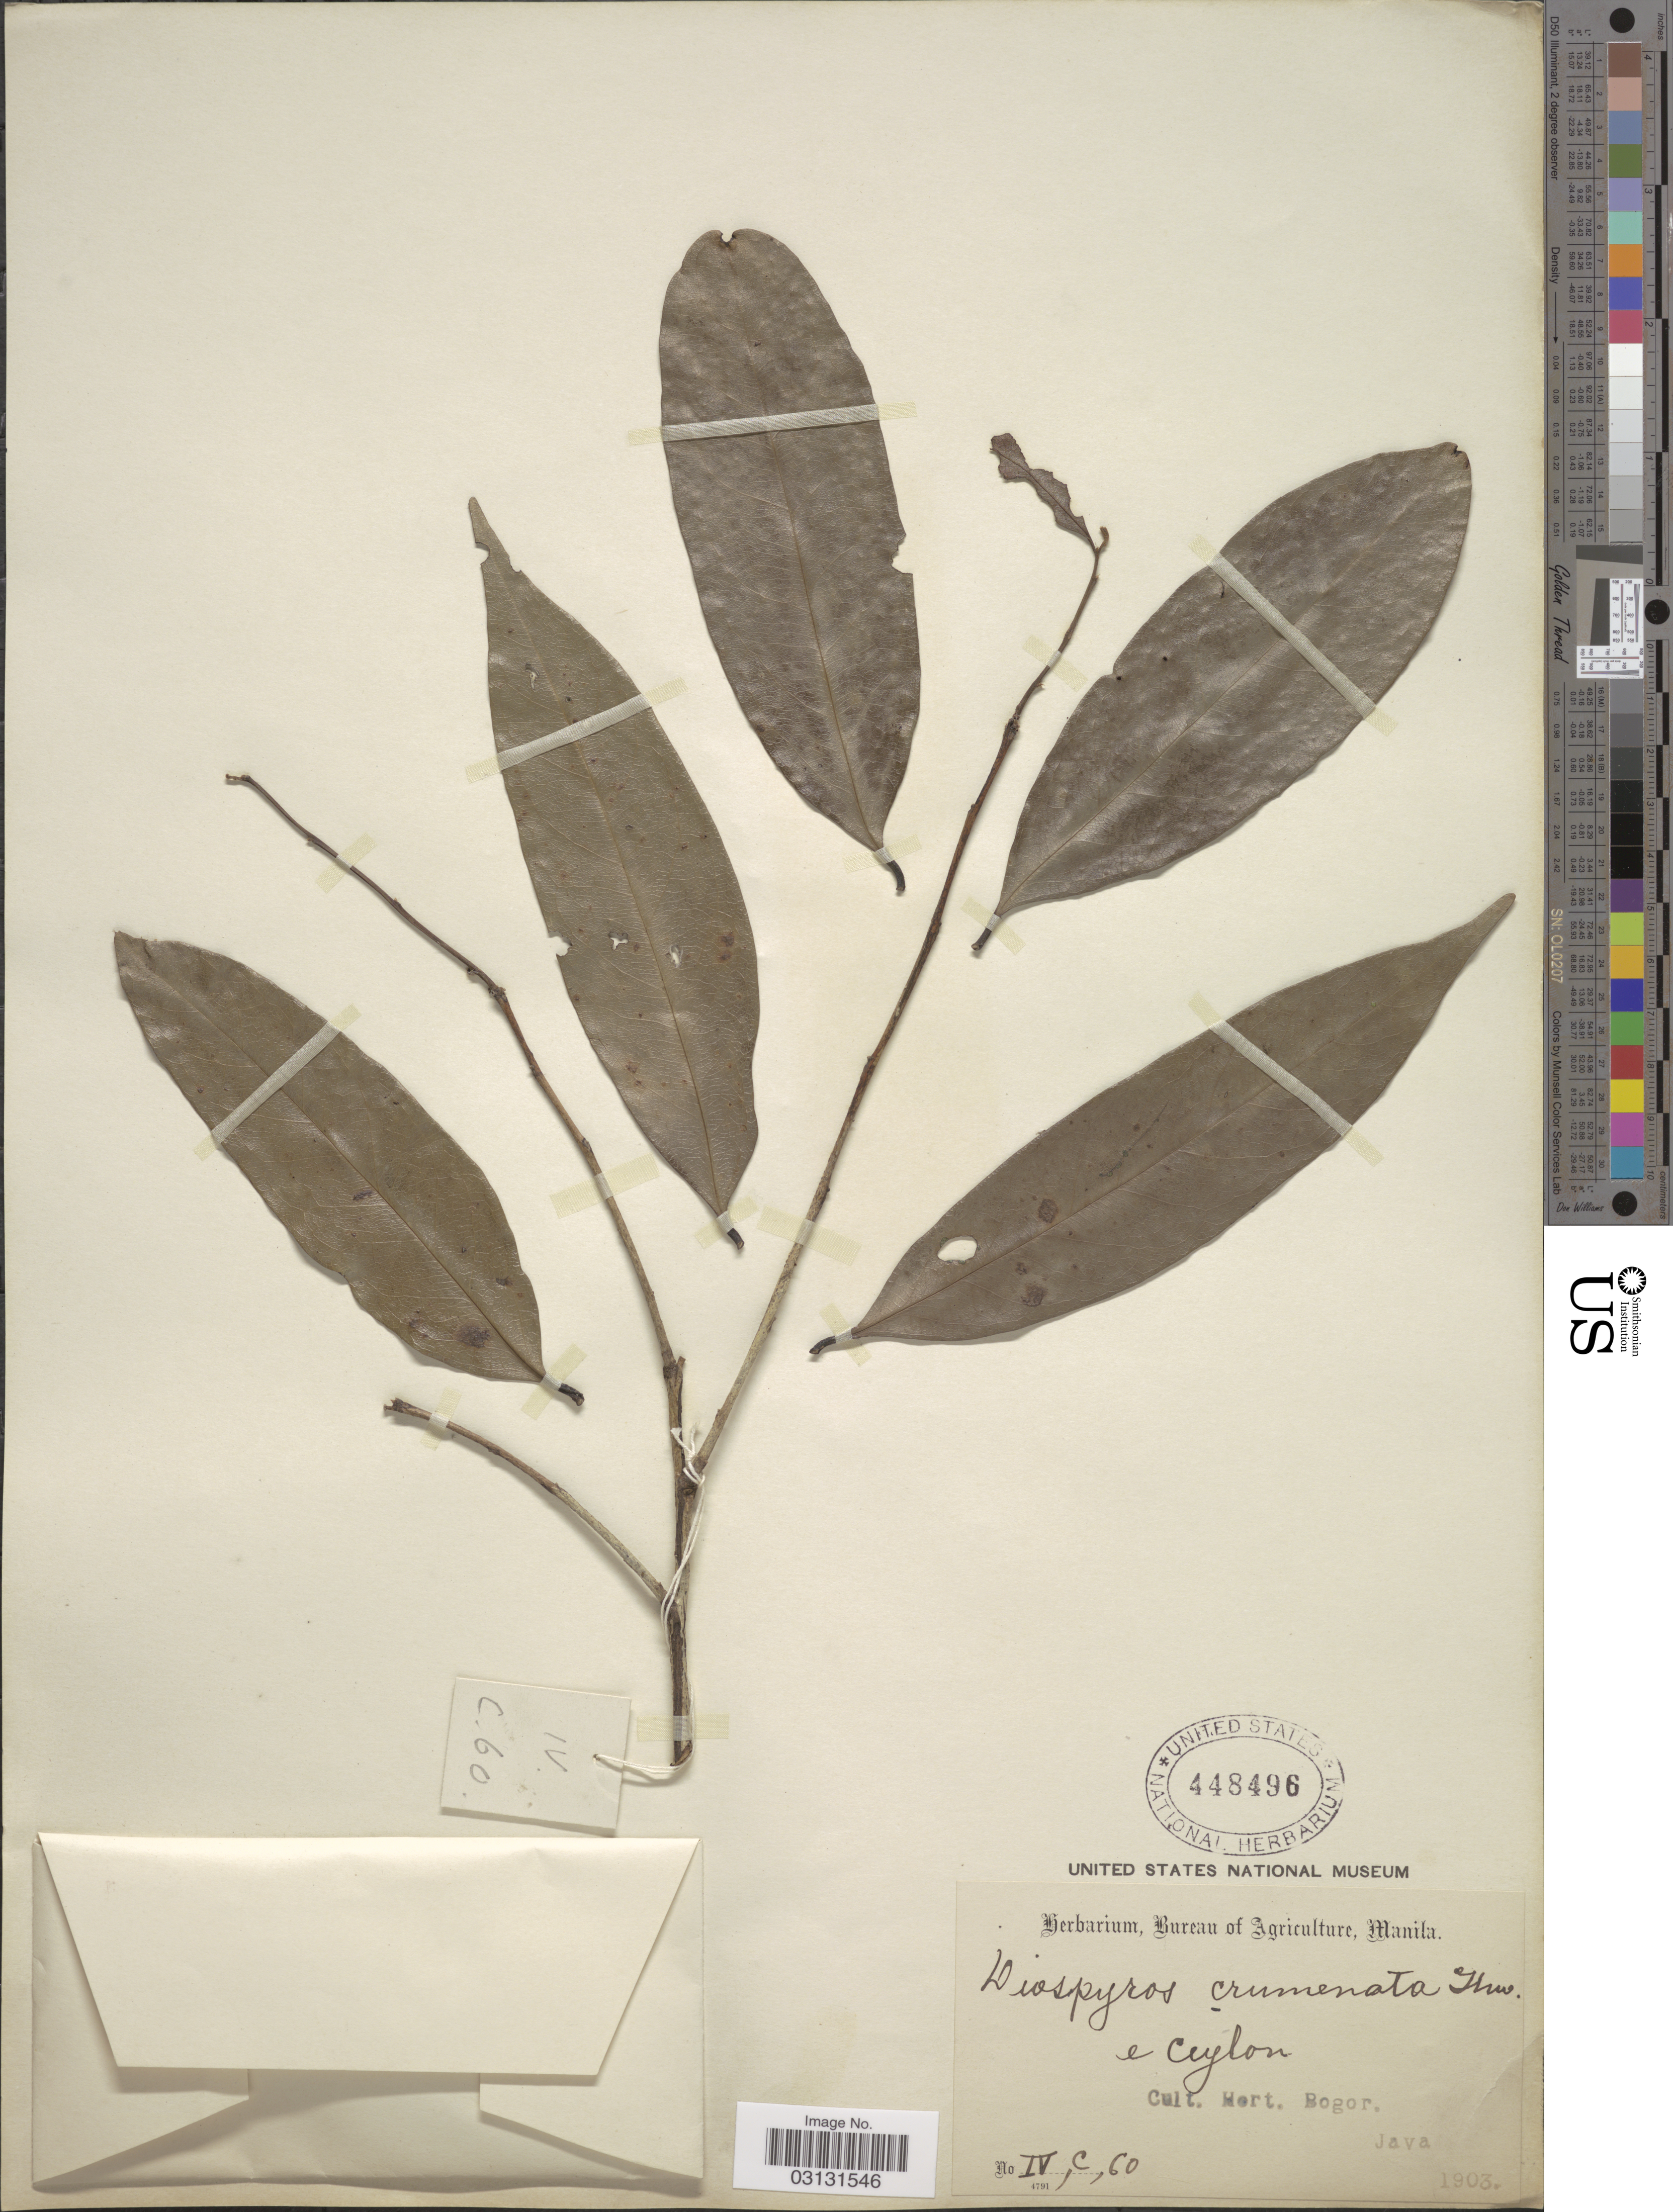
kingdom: Plantae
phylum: Tracheophyta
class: Magnoliopsida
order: Ericales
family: Ebenaceae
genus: Diospyros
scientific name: Diospyros crumenata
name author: Thwaites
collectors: Ex herb. Bureau of Agriculture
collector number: IV, C, 60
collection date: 1903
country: Indonesia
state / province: Java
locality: Cult. Hort. Bogor.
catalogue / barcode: US 448496